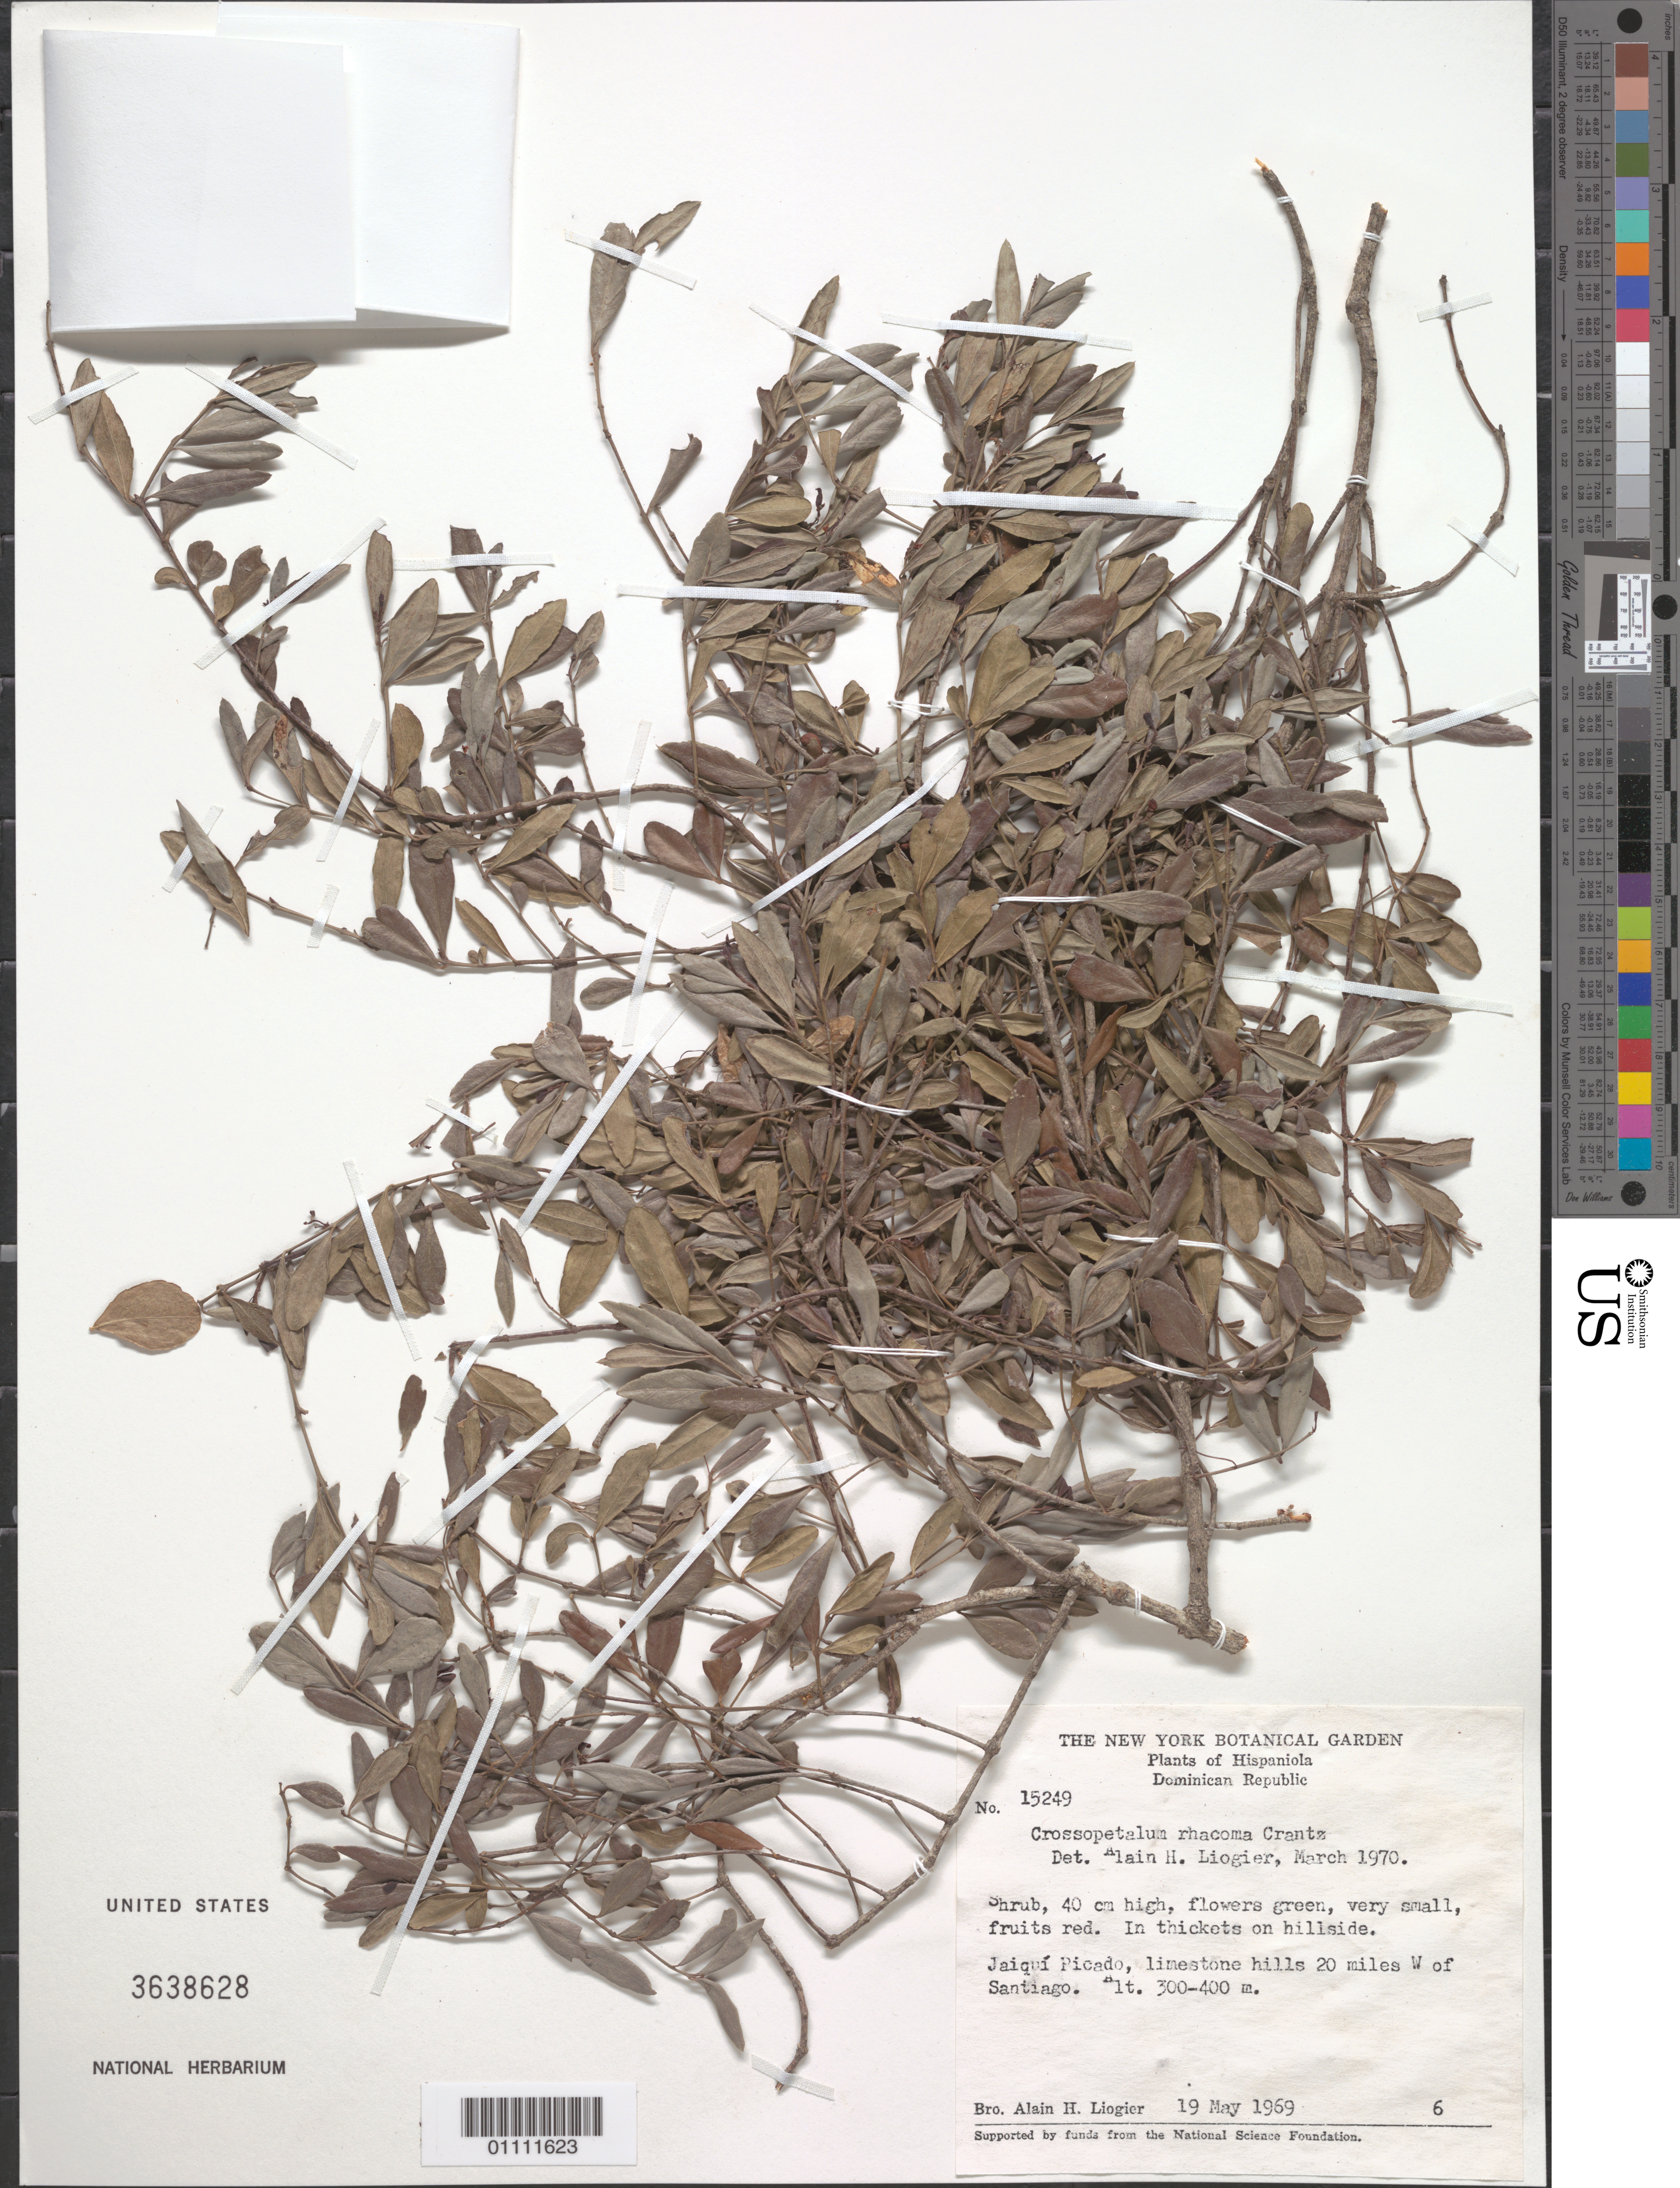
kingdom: Plantae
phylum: Tracheophyta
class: Magnoliopsida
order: Celastrales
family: Celastraceae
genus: Crossopetalum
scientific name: Crossopetalum rhacoma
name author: Crantz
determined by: Liogier, Alain H.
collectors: A. H. Liogier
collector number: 15249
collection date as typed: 19 May 1969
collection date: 1969-05-19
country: Dominican Republic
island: Hispaniola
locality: Jaiquí Picado, 20 miles W of Santiago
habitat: Limestone hills, in thickets on hillside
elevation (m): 300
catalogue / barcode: US 3638628